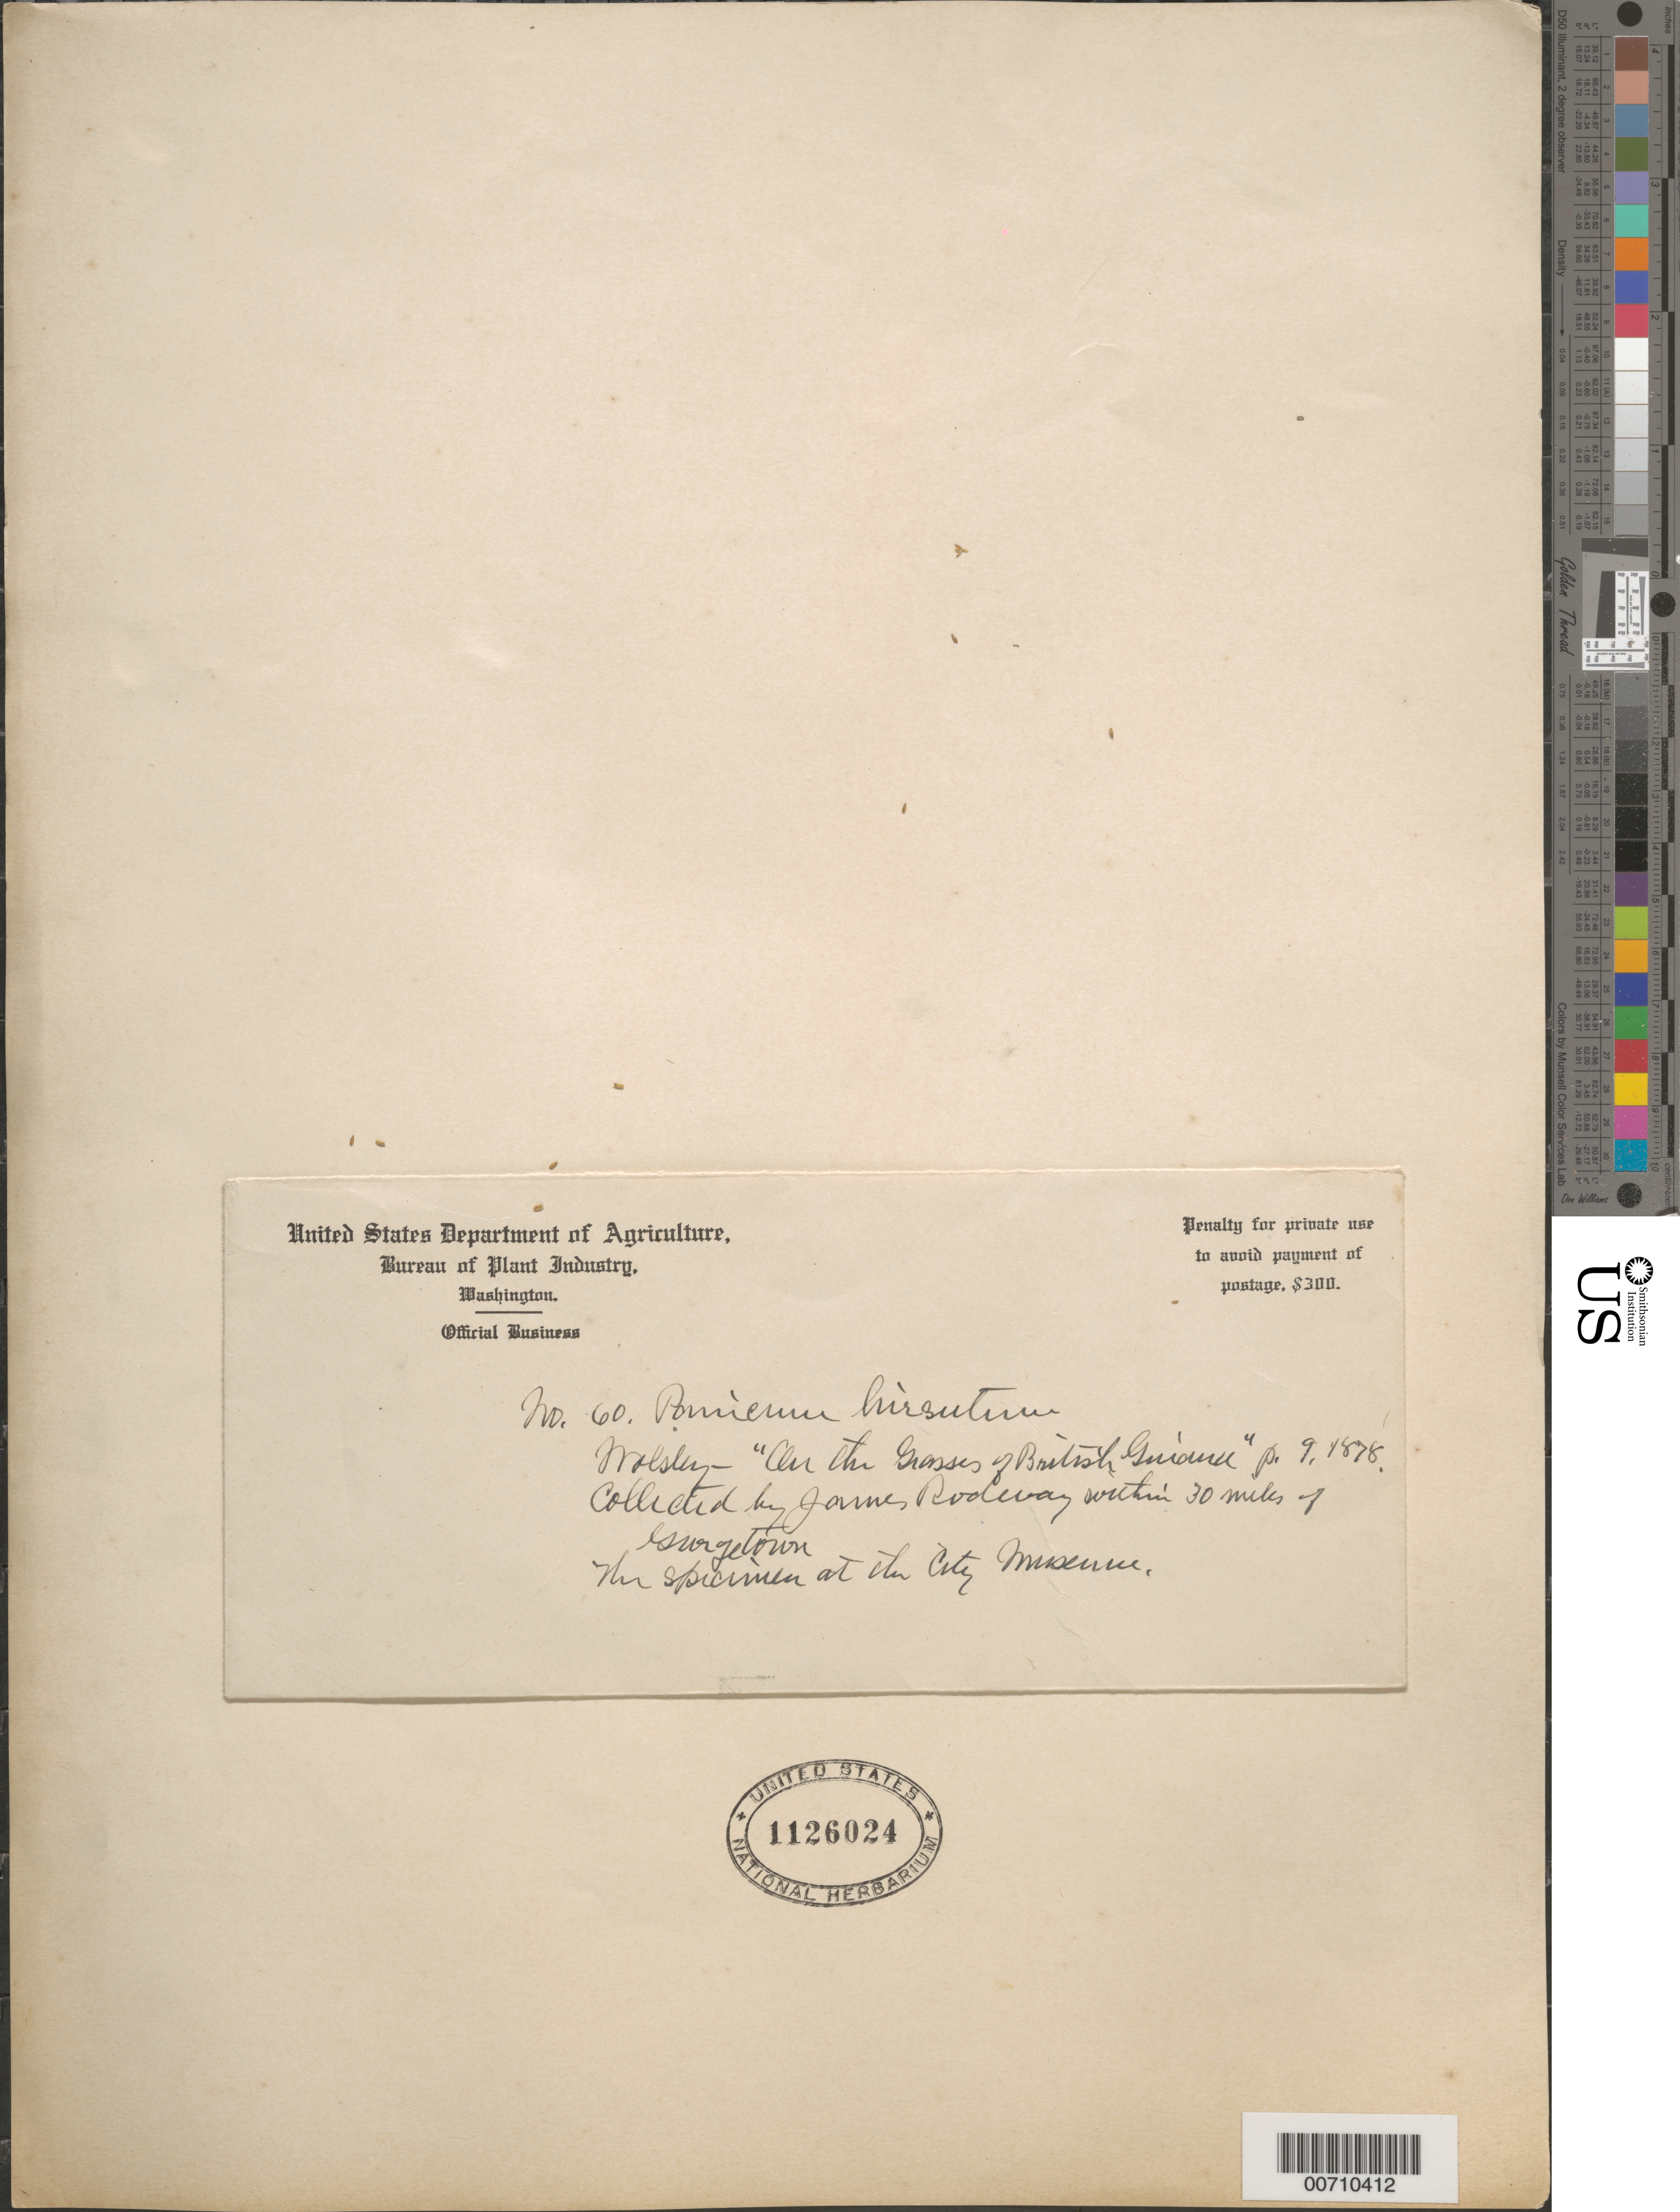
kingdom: Plantae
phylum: Tracheophyta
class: Liliopsida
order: Poales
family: Poaceae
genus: Panicum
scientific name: Panicum hirsutum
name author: Sw.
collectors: J. Rodway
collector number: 60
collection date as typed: s.d.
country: Guyana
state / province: Demerara-Mahaica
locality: Georgetown, 30 mi. vic.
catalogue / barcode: US 1126024